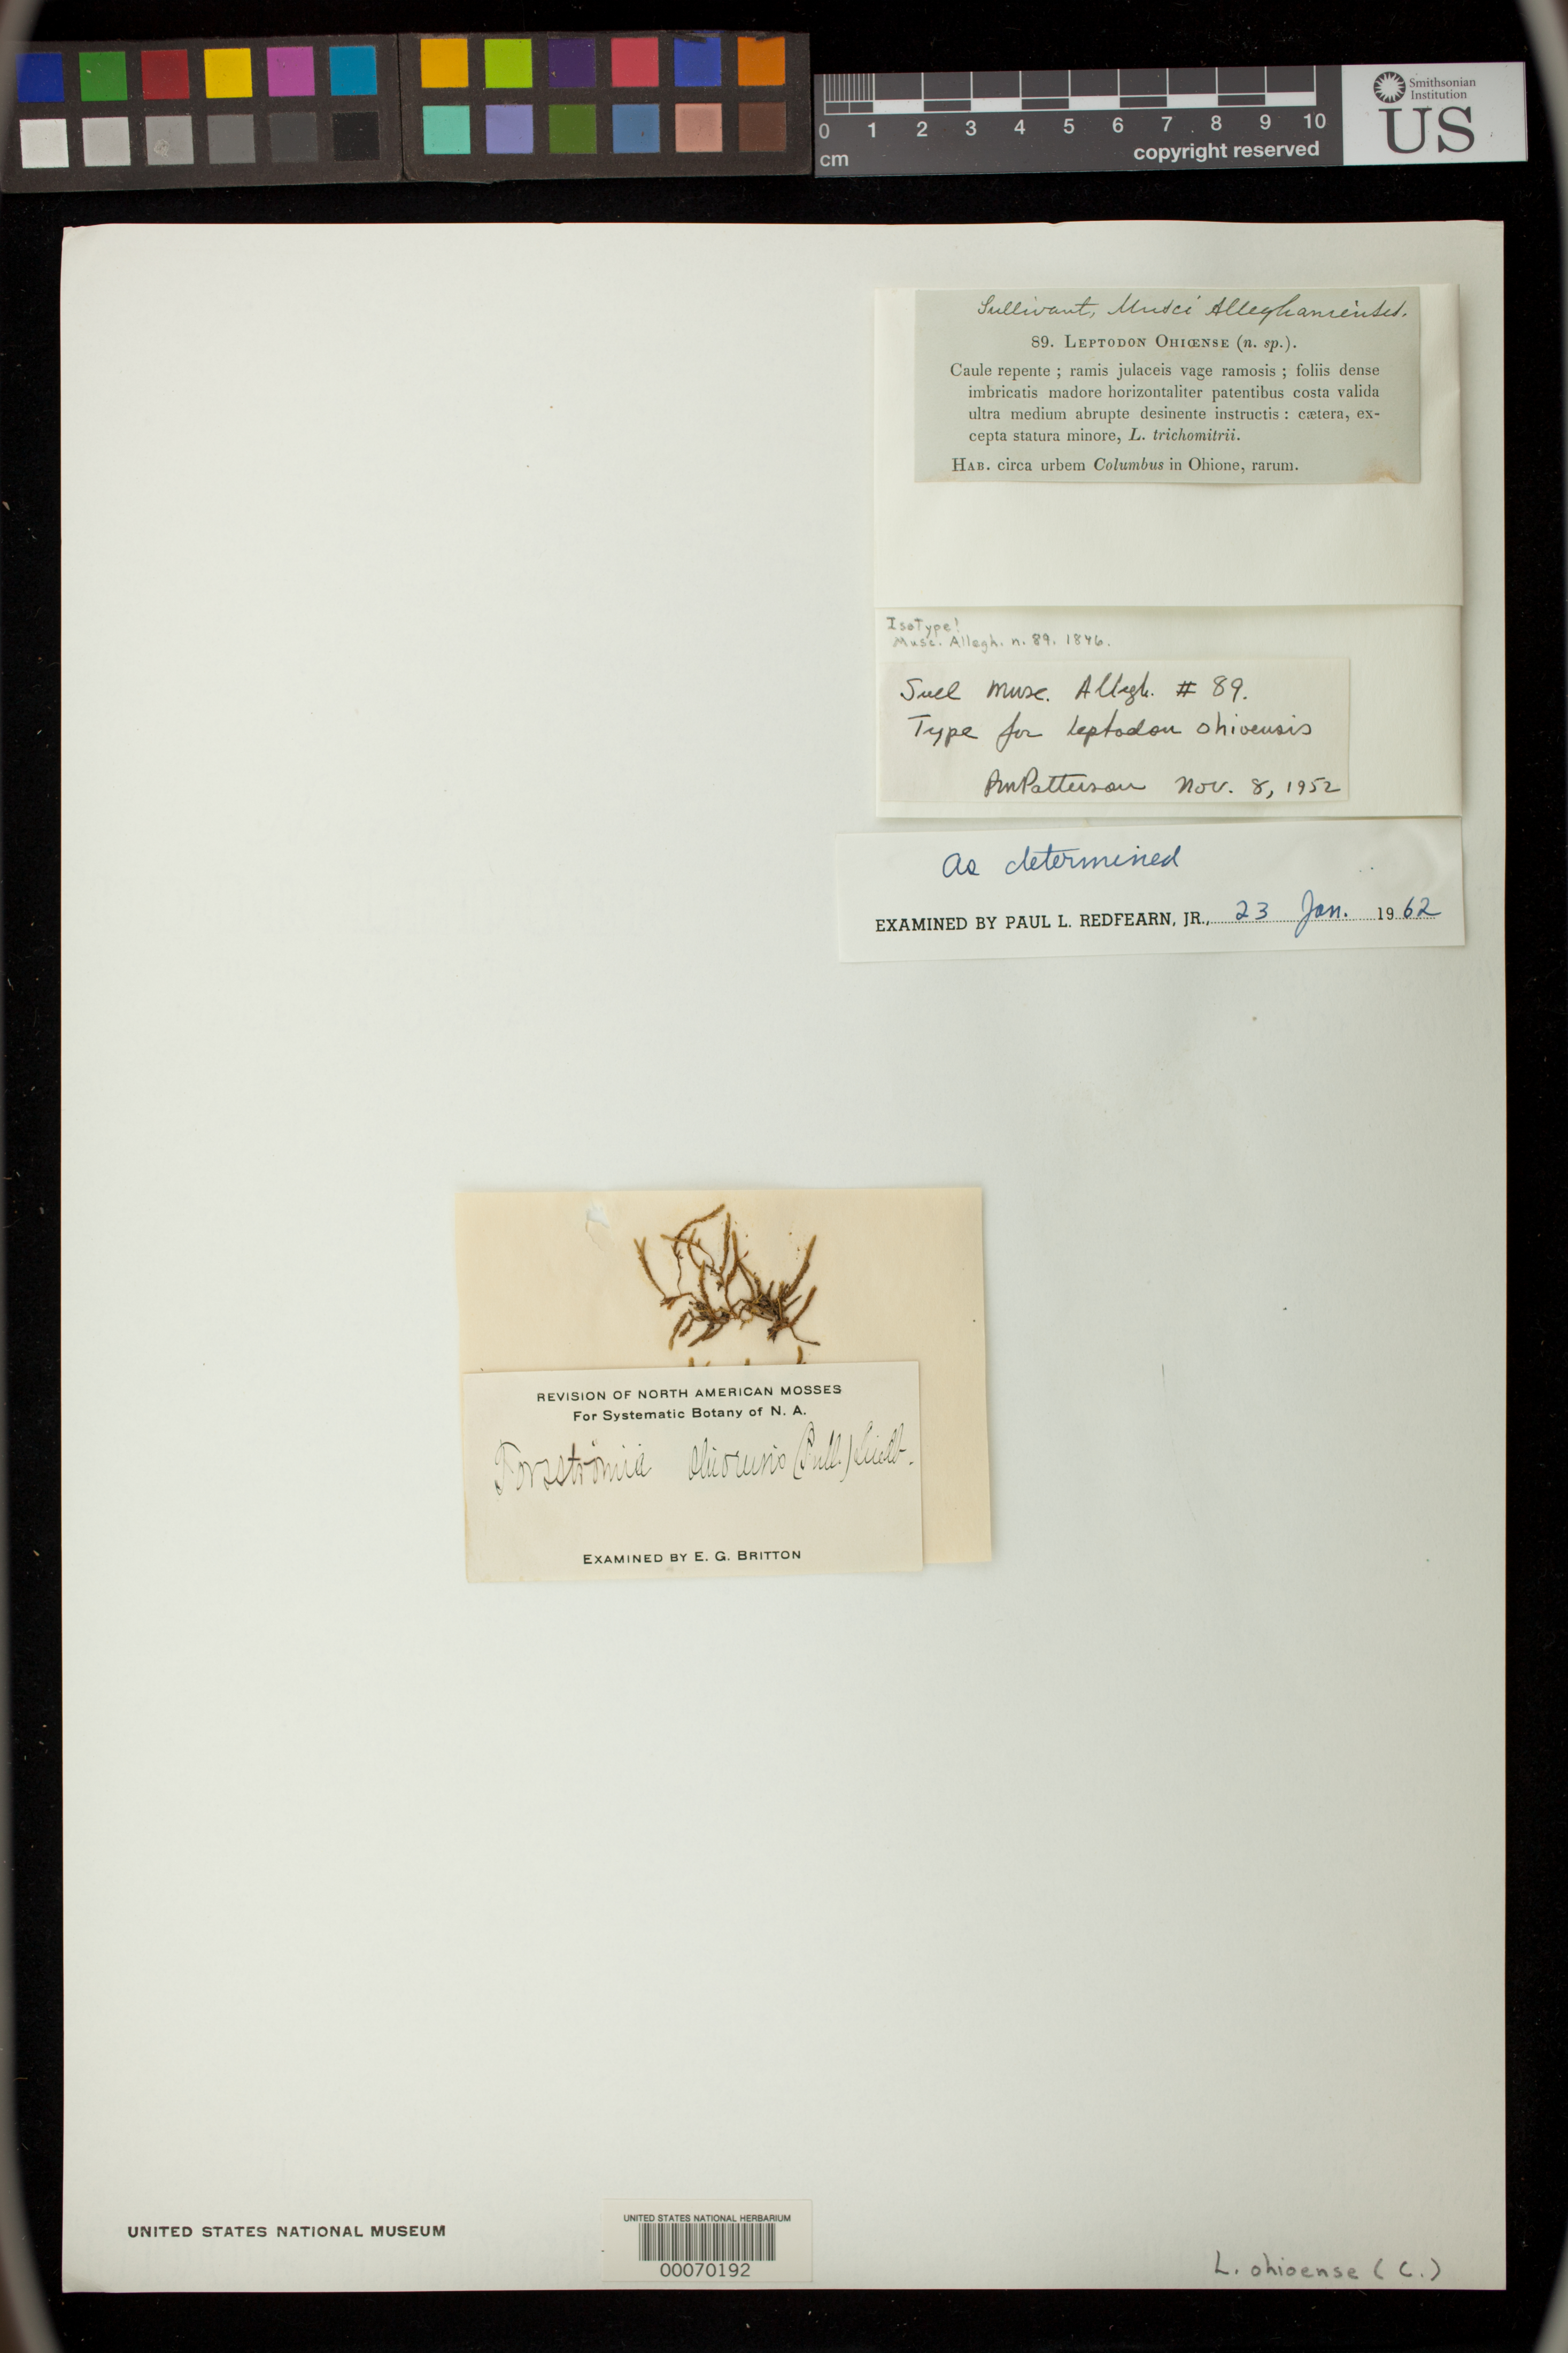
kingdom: Plantae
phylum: Bryophyta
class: Bryopsida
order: Hypnales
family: Neckeraceae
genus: Leptodon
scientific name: Leptodon ohioense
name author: Sull.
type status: Isotype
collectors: W. Sullivant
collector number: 89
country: United States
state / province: Ohio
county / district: Franklin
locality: Columbus.